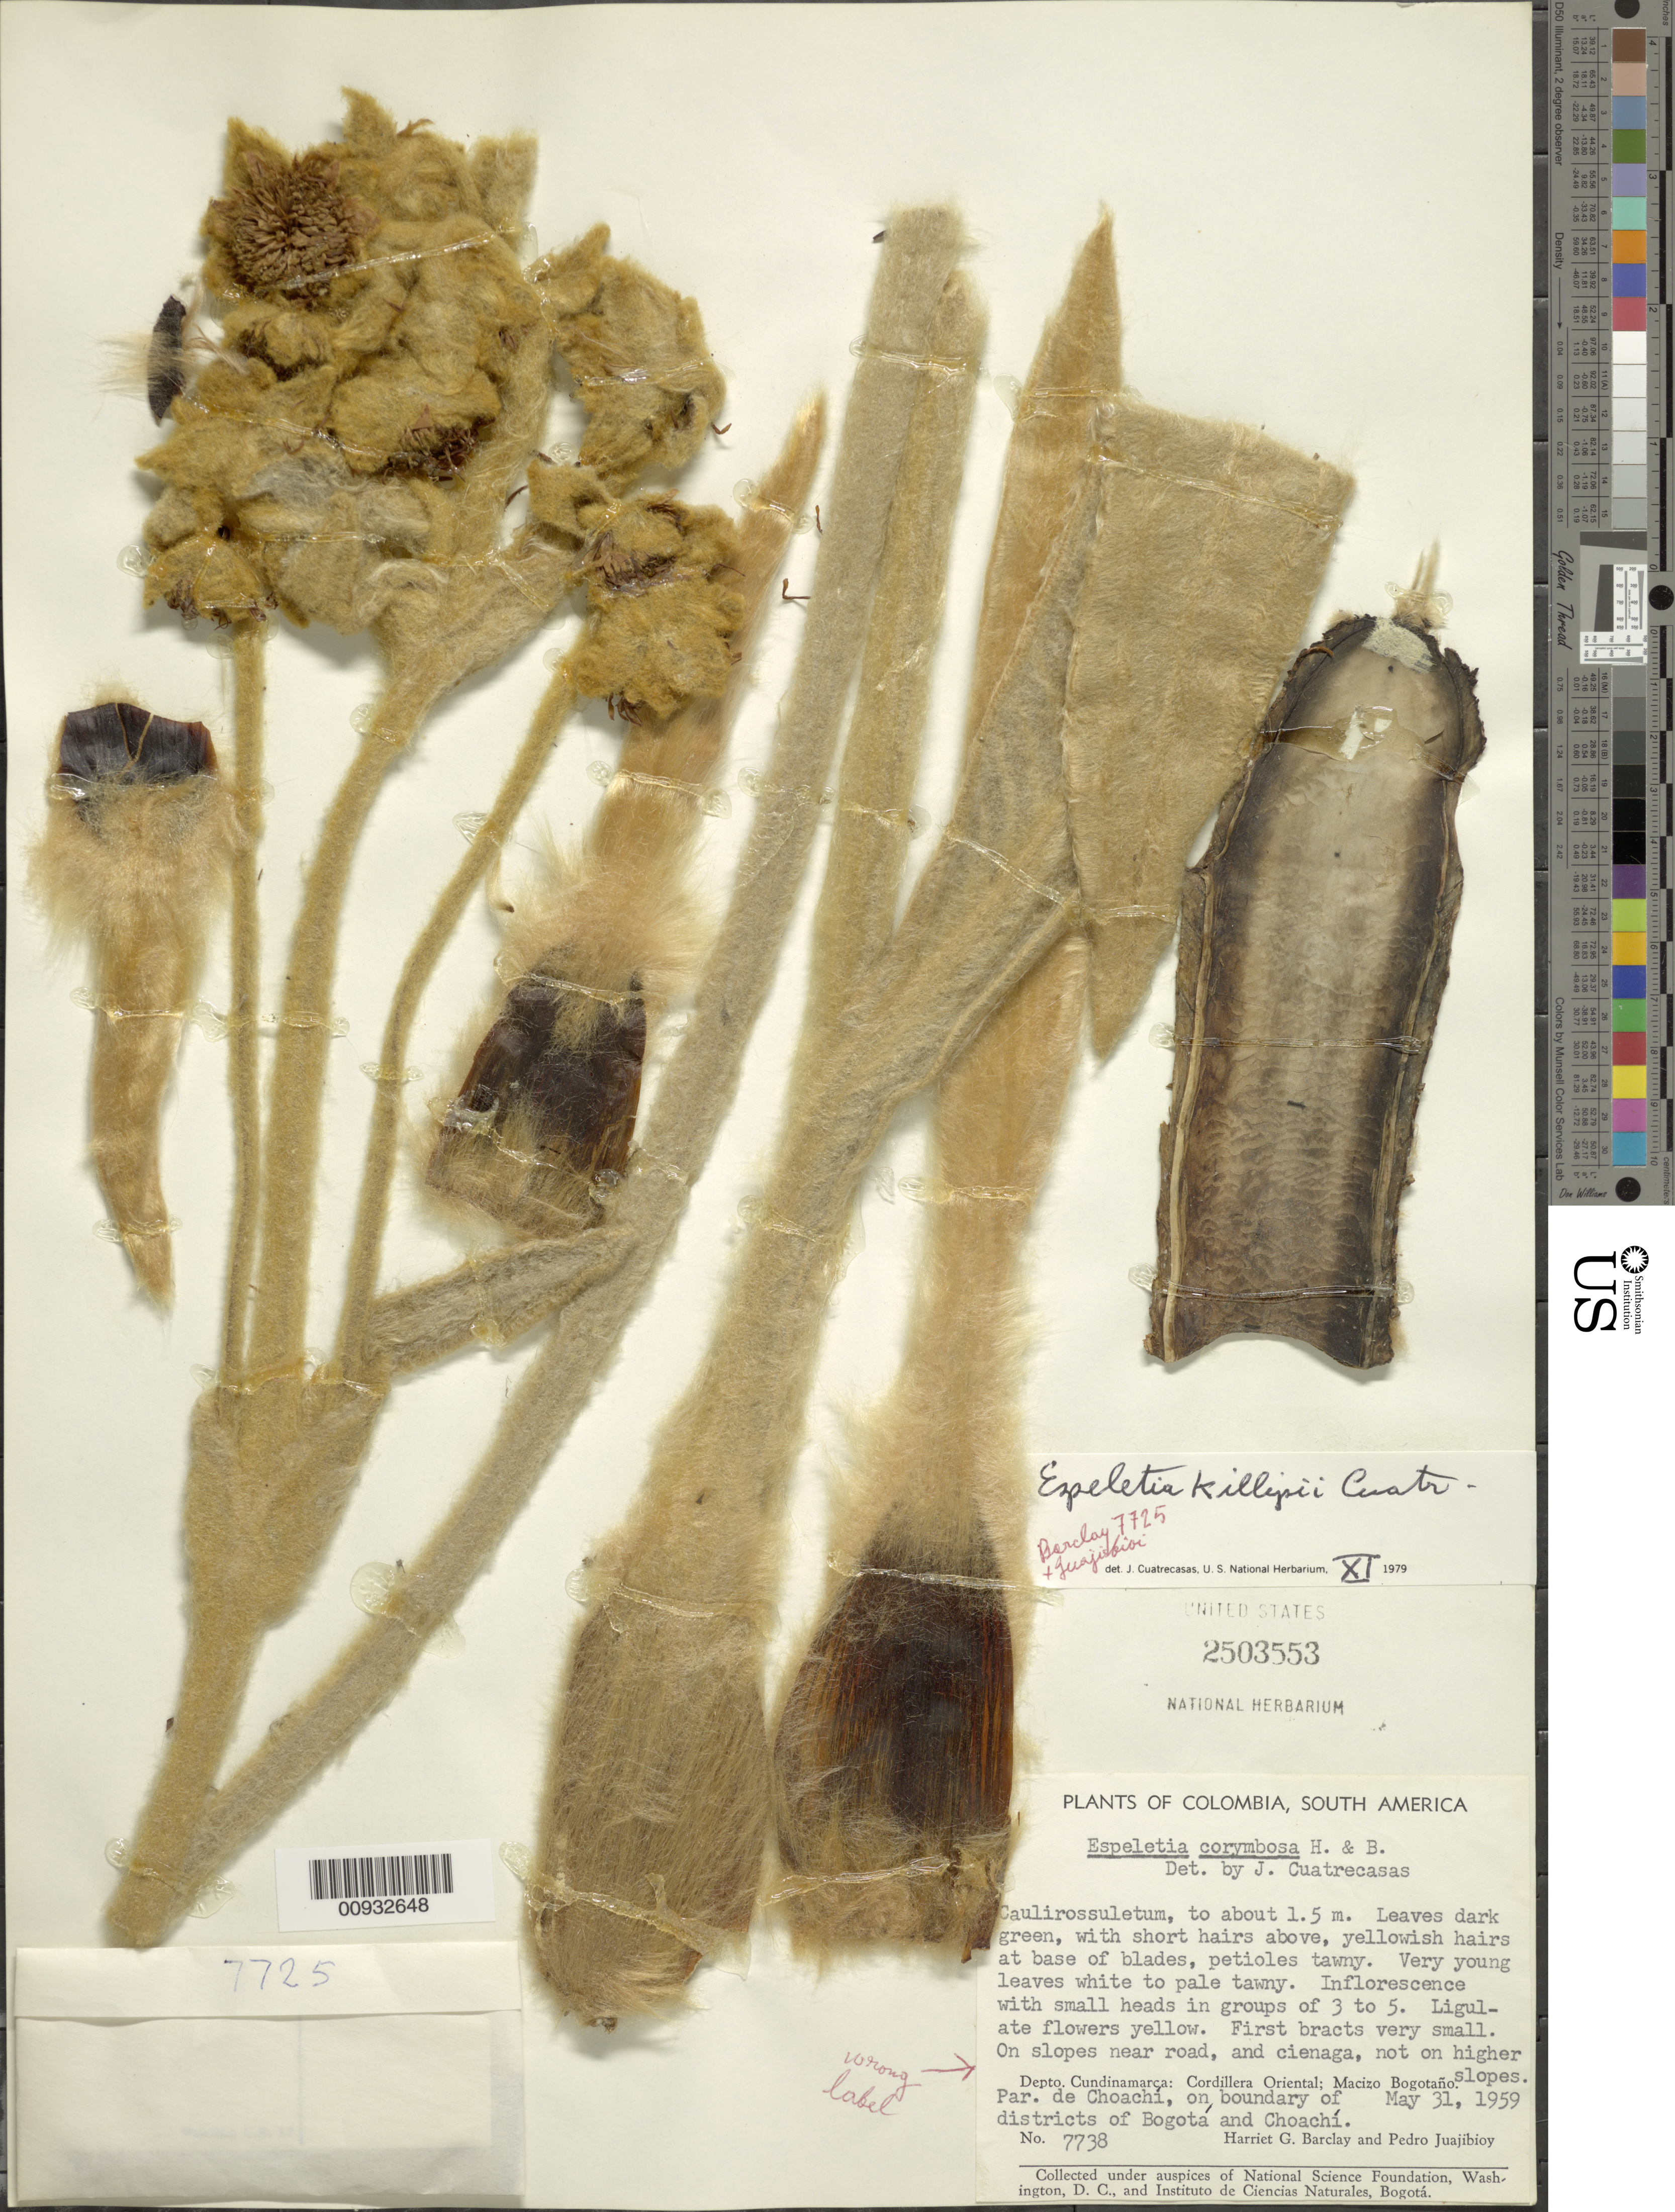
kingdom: Plantae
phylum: Tracheophyta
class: Magnoliopsida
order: Asterales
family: Asteraceae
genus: Espeletia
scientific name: Espeletia killipii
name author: Cuatrec.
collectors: H. G. Barclay & P. Juajibioy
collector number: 7738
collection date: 1959-05-31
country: Colombia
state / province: Cundinamarca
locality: Cordillera Oriental; Macizo Bogotano. Par. de Choachi, on boundary of districts of Bogota and Choachi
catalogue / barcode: US 2503553